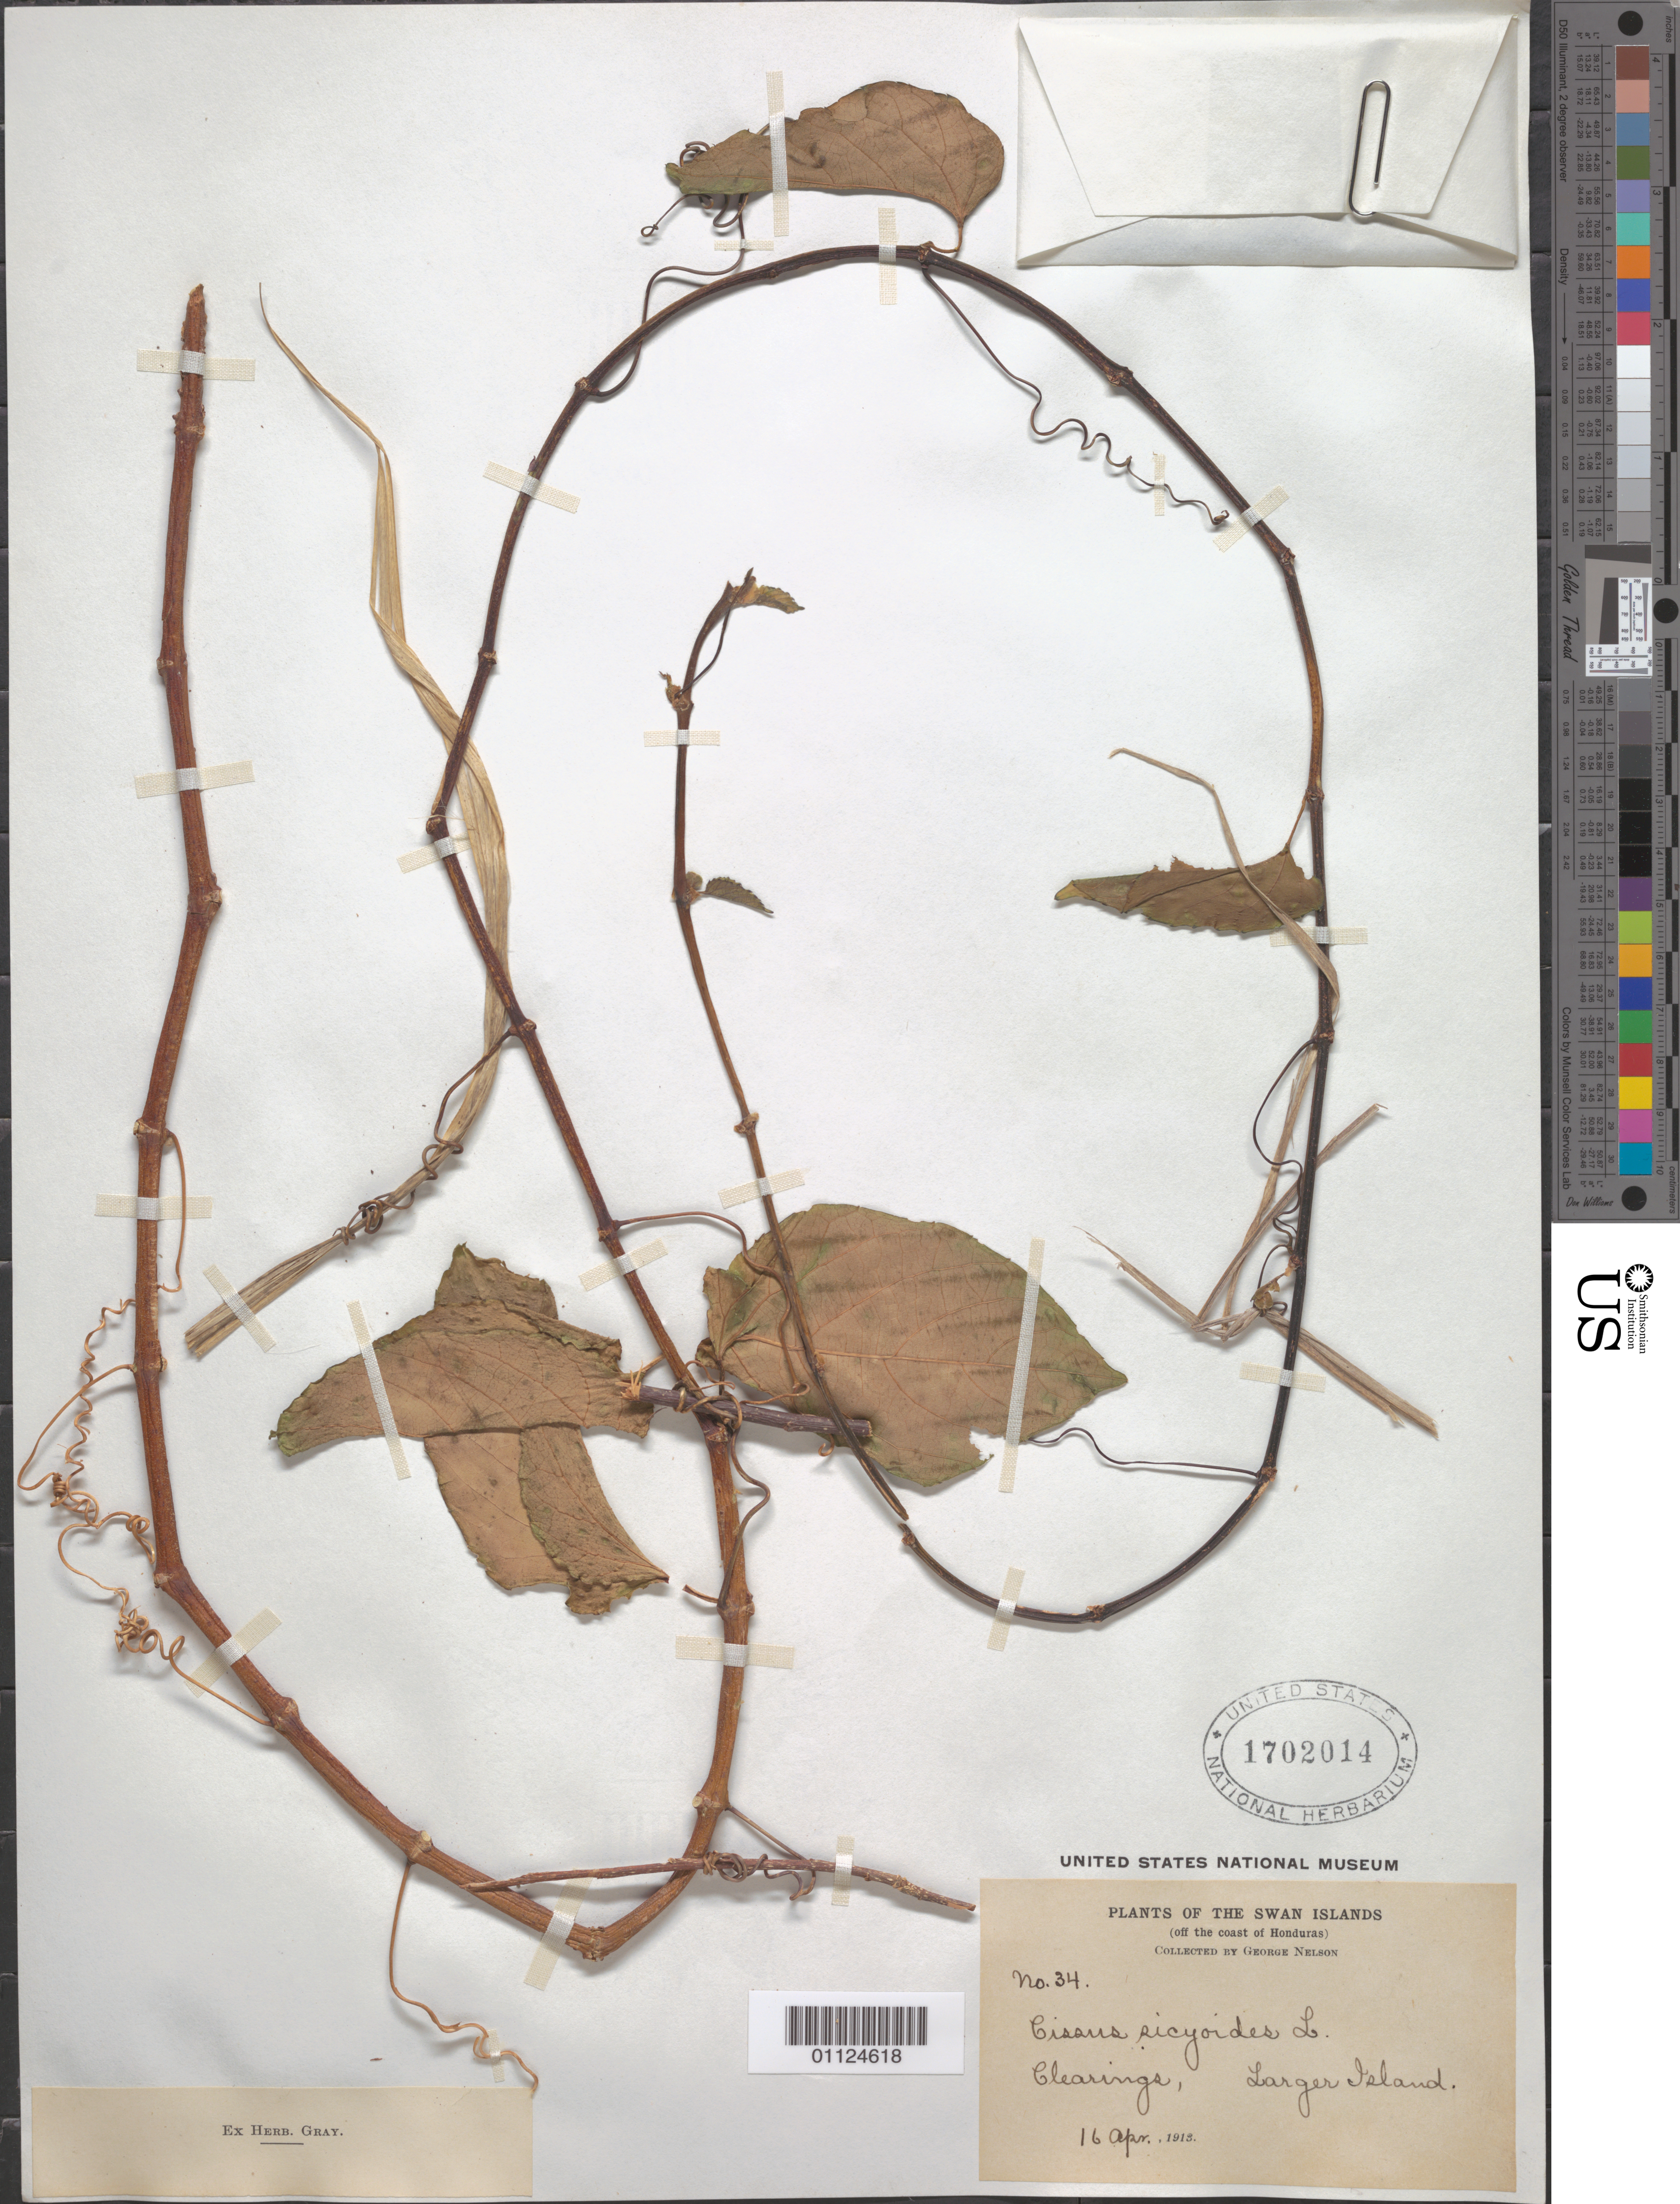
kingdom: Plantae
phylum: Tracheophyta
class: Magnoliopsida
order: Vitales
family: Vitaceae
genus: Cissus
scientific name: Cissus verticillata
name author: (L.) Nicolson & C.E. Jarvis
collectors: G. Nelson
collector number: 34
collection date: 1913-04-16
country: Honduras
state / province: Islas de la Bahía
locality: Swan Islands.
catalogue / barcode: US 1702014